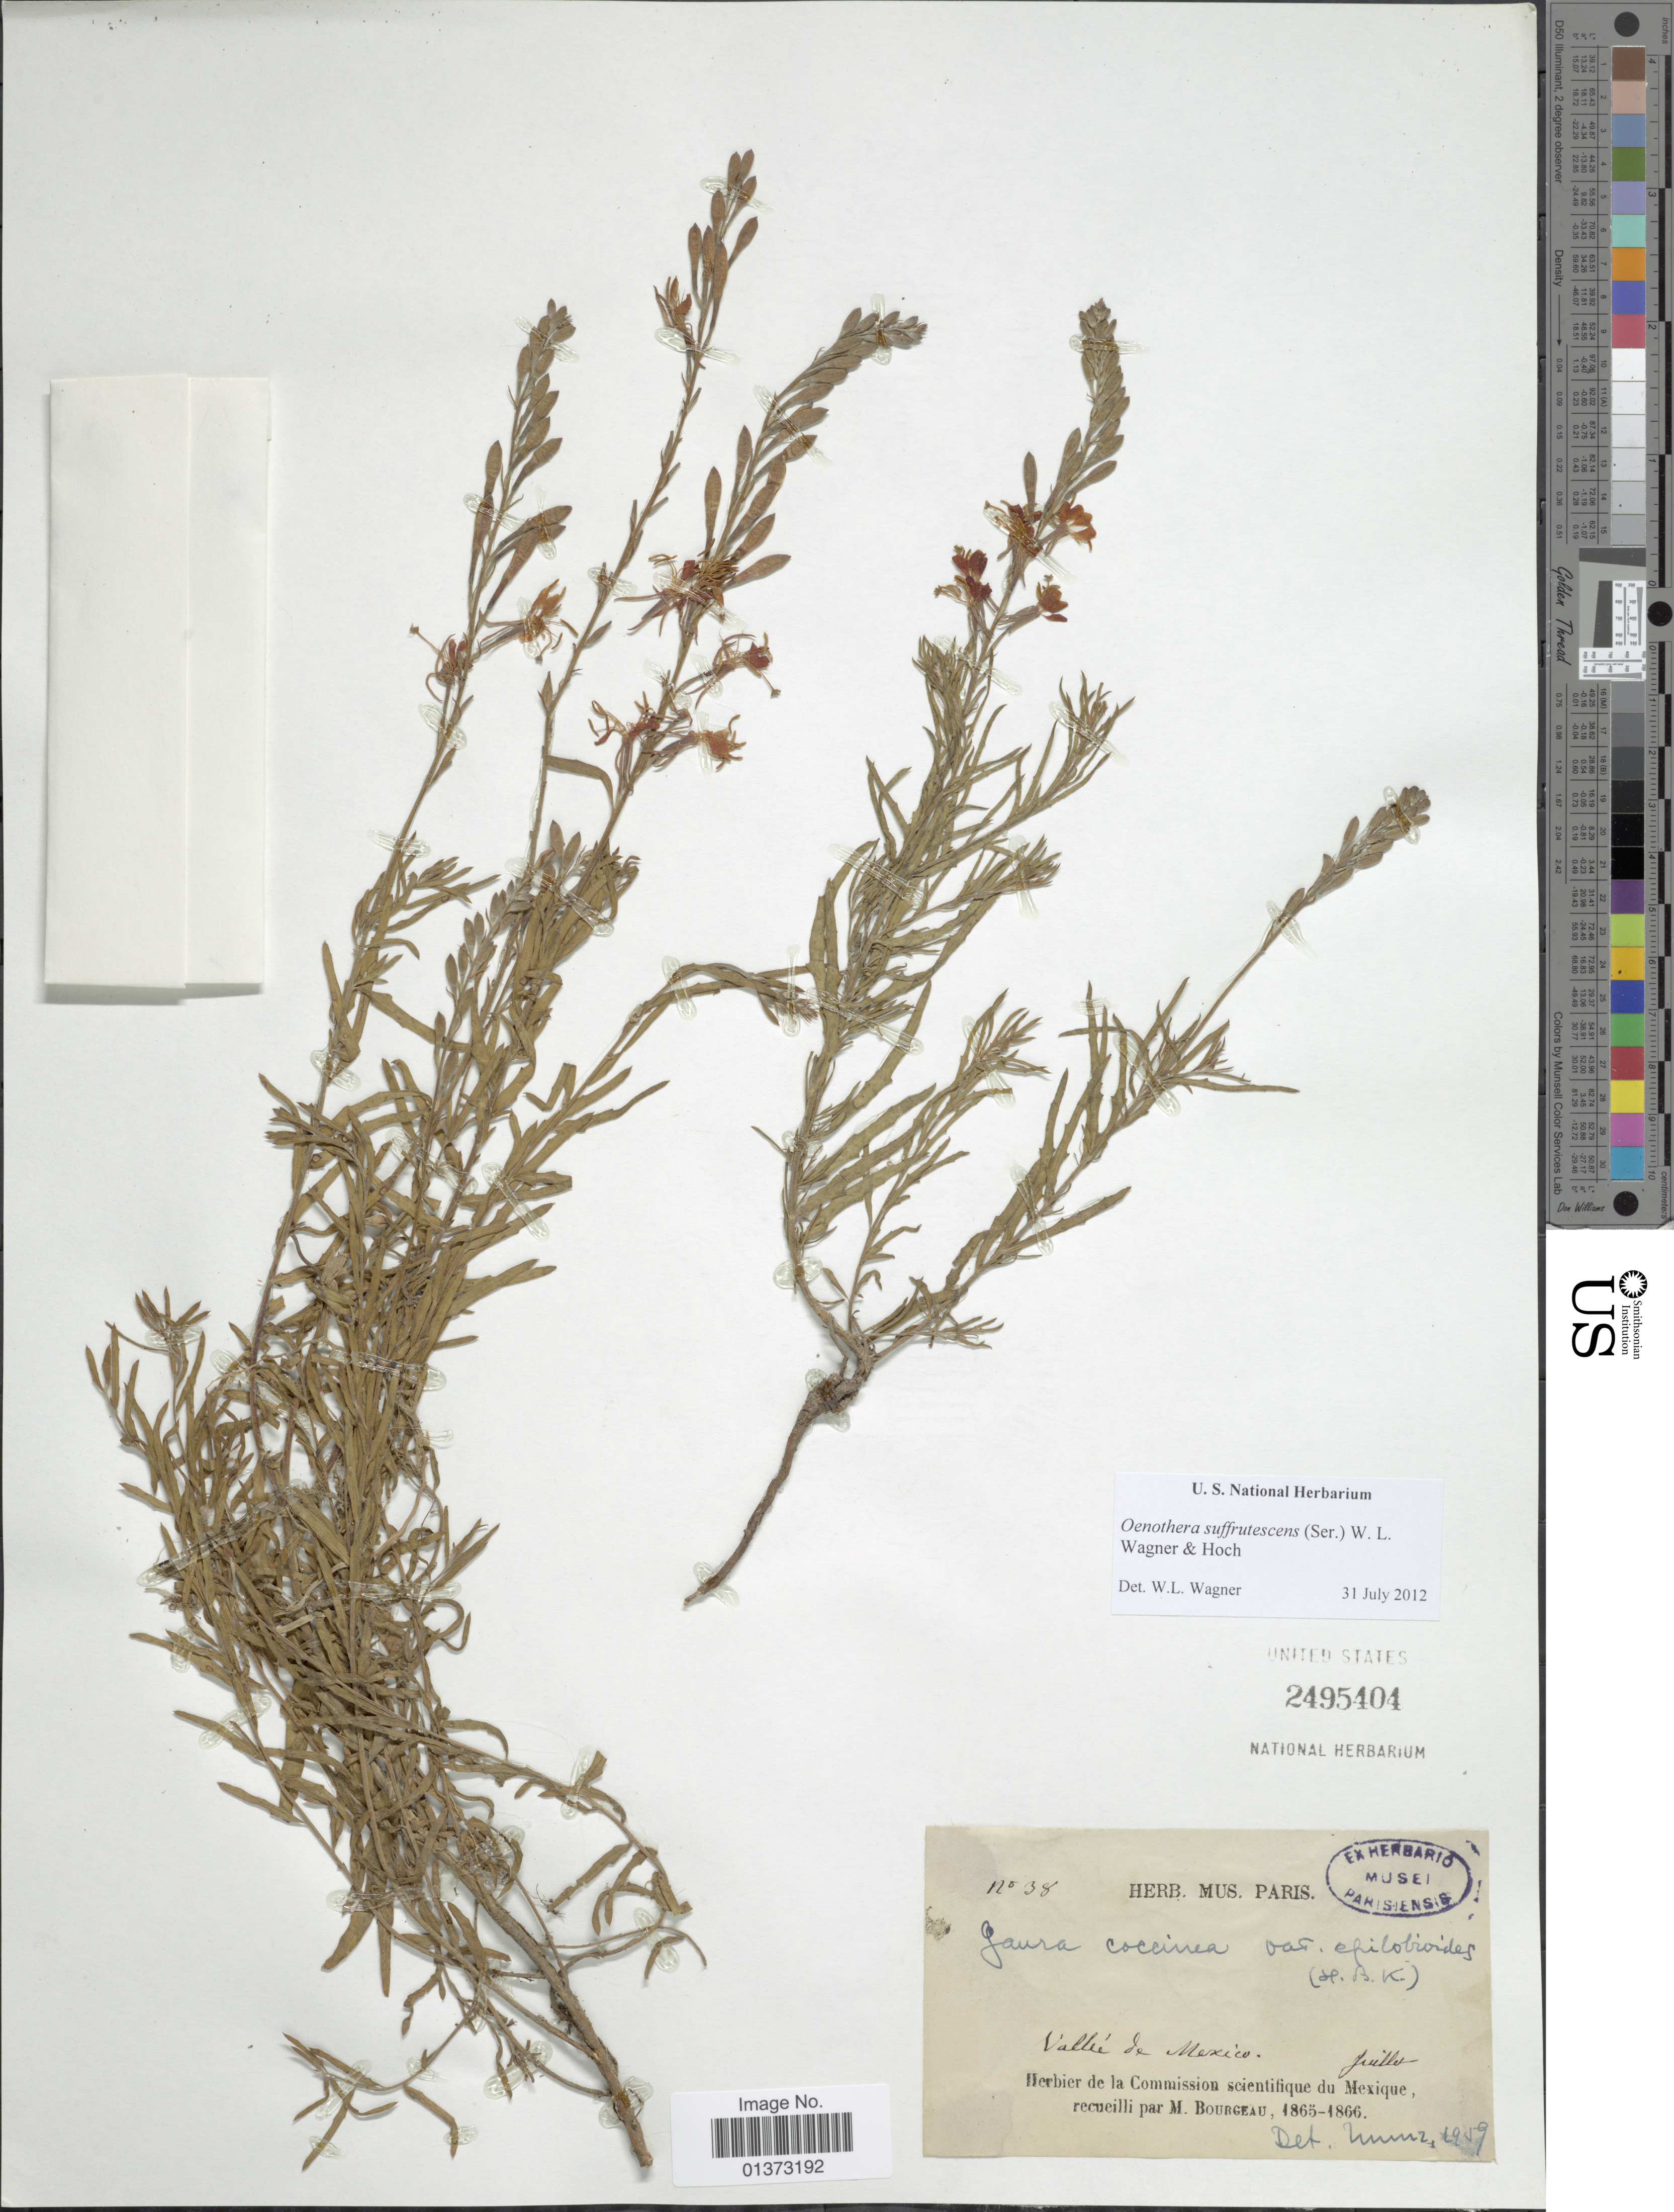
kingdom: Plantae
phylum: Tracheophyta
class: Magnoliopsida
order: Myrtales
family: Onagraceae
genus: Oenothera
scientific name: Oenothera suffrutescens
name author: (Ser.) W.L. Wagner & Hoch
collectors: M. Bourgeau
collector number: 38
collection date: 1865-07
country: Mexico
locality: Vallee de Mexico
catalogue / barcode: US 2495404